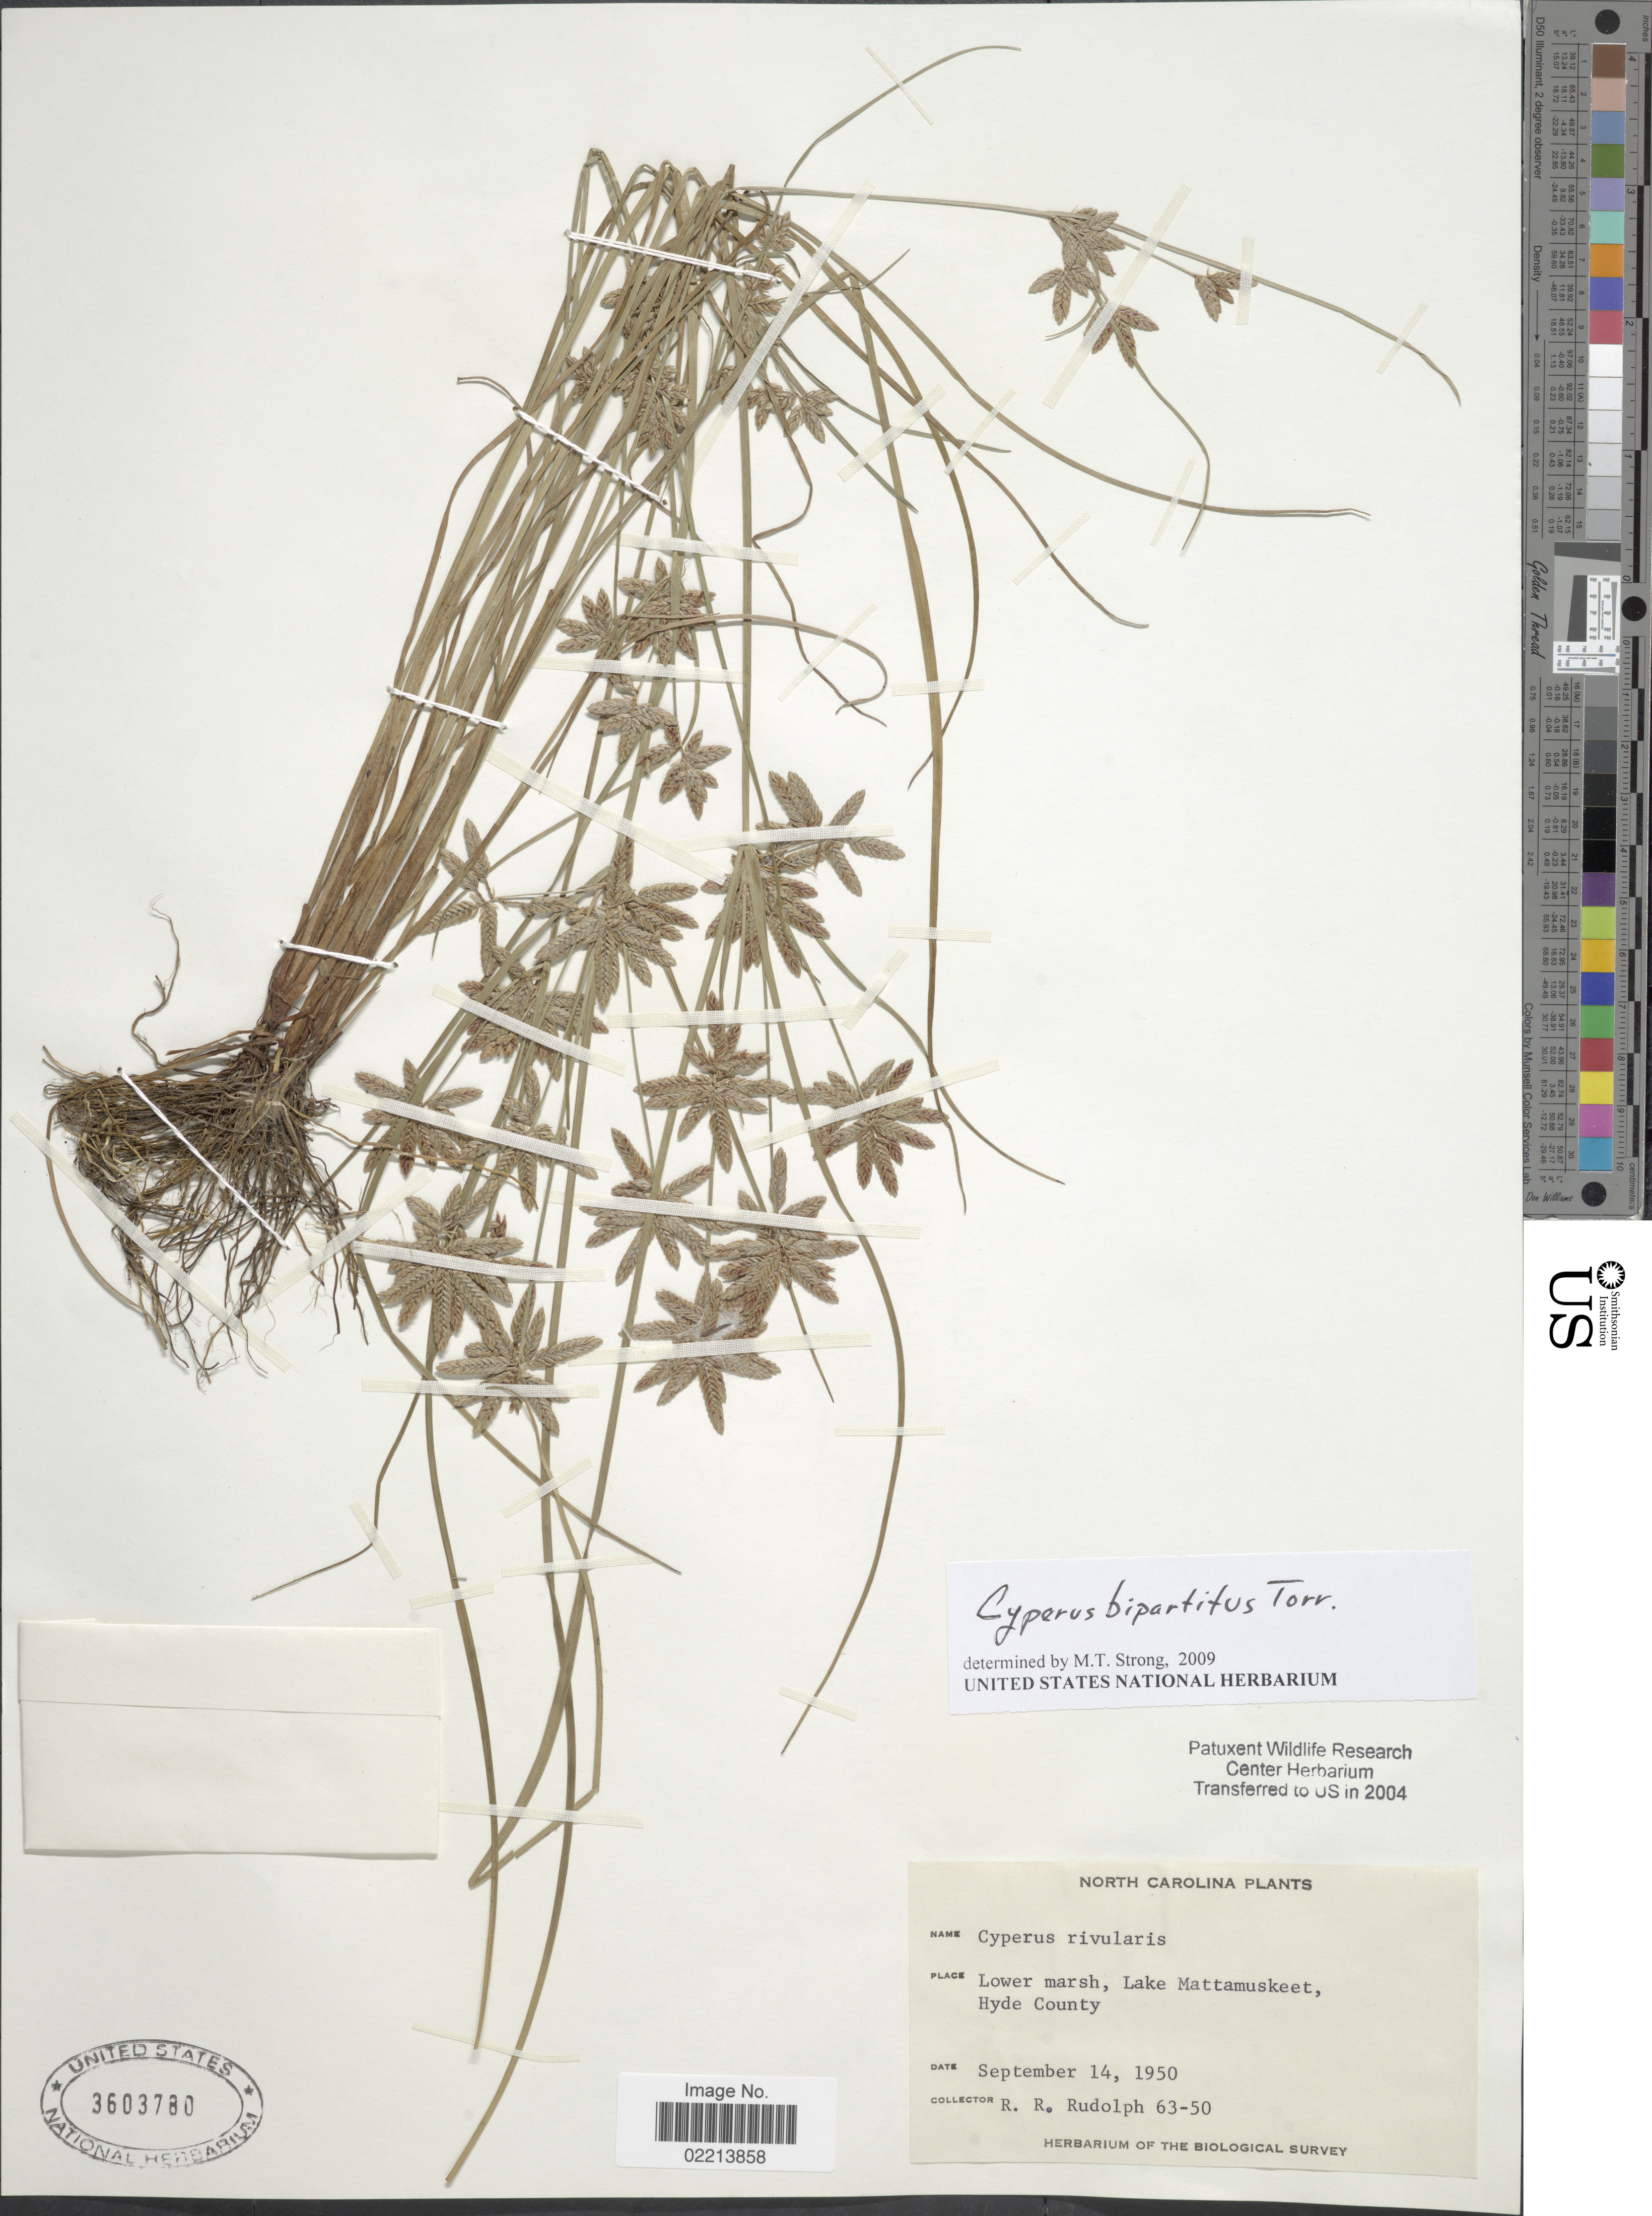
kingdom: Plantae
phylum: Tracheophyta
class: Liliopsida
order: Poales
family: Cyperaceae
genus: Cyperus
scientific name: Cyperus bipartitus Torr.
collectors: R. Rudolph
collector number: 63-50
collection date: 1950-09-14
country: United States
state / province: North Carolina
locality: Lower marsh, Lake Mattamuskeet, Hyde County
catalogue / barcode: US 3603780